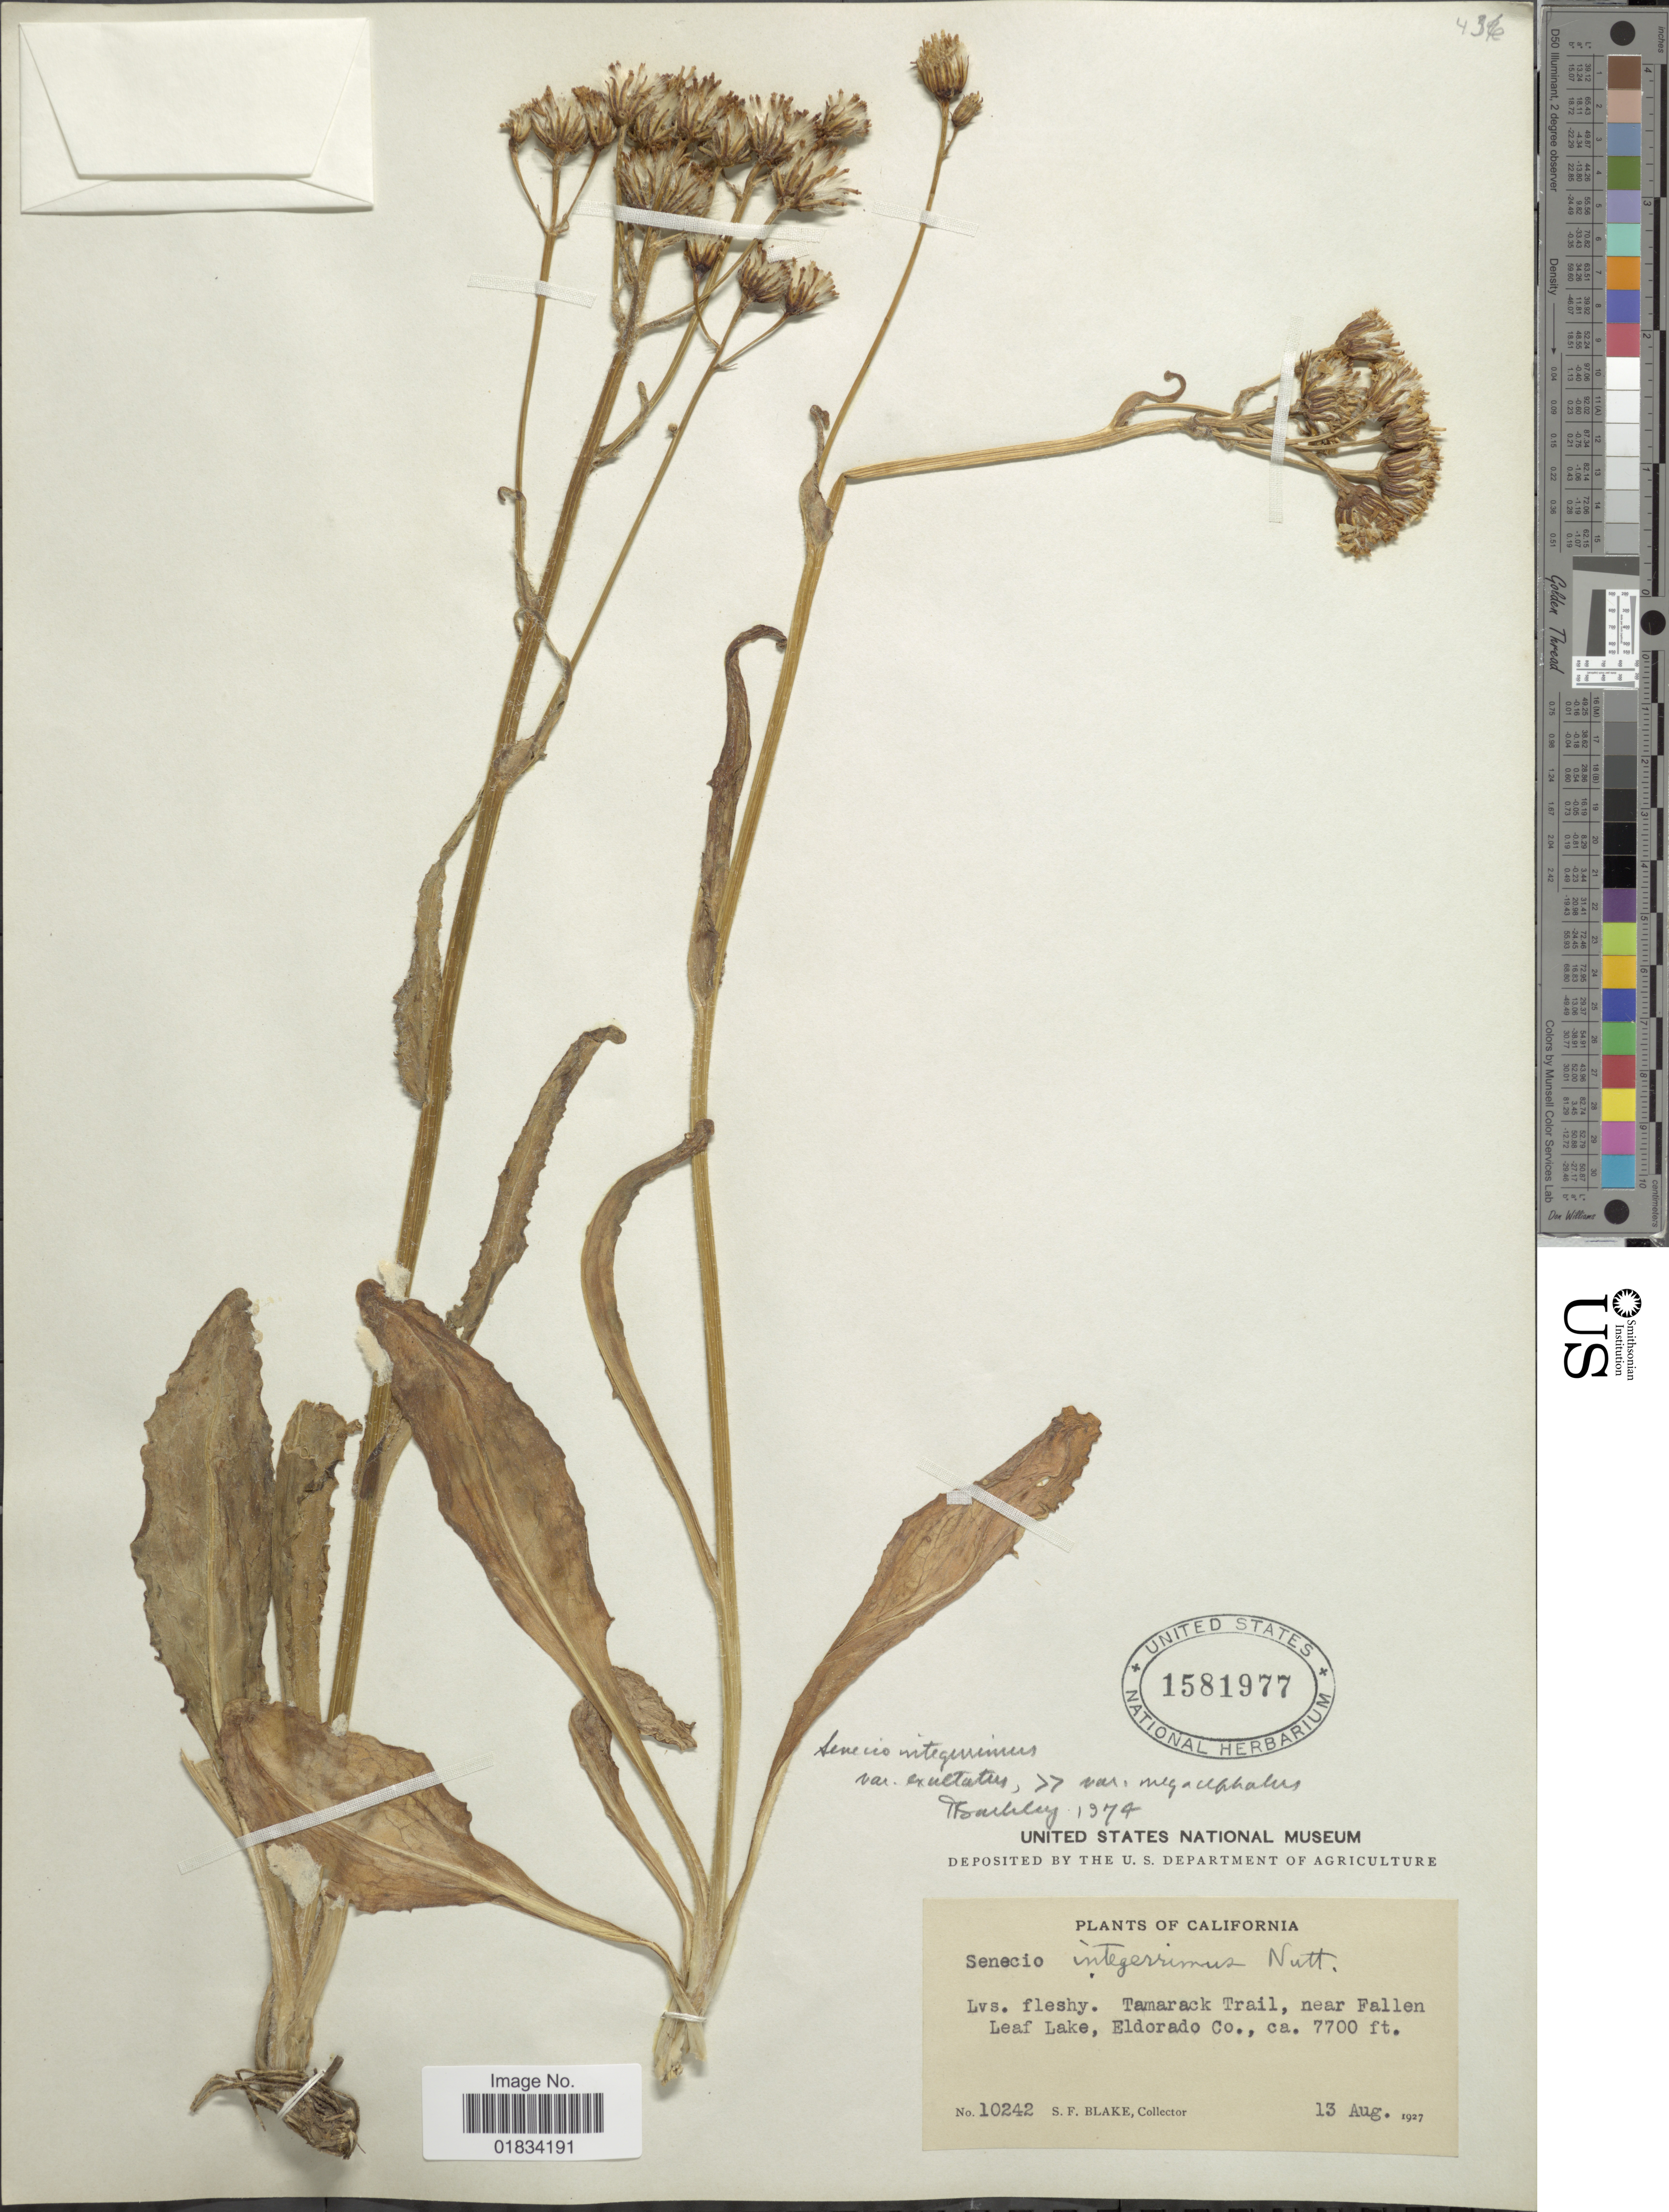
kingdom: Plantae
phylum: Tracheophyta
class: Magnoliopsida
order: Asterales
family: Asteraceae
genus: Senecio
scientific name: Senecio integerrimus var. exaltatus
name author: (Nutt.) Cronq.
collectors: S. Blake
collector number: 10242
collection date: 1927-08-13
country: United States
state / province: California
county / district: El Dorado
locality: Tamarack Trail, near Fallen Lead Lake, Eldorado Co.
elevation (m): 2347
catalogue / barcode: US 1581977